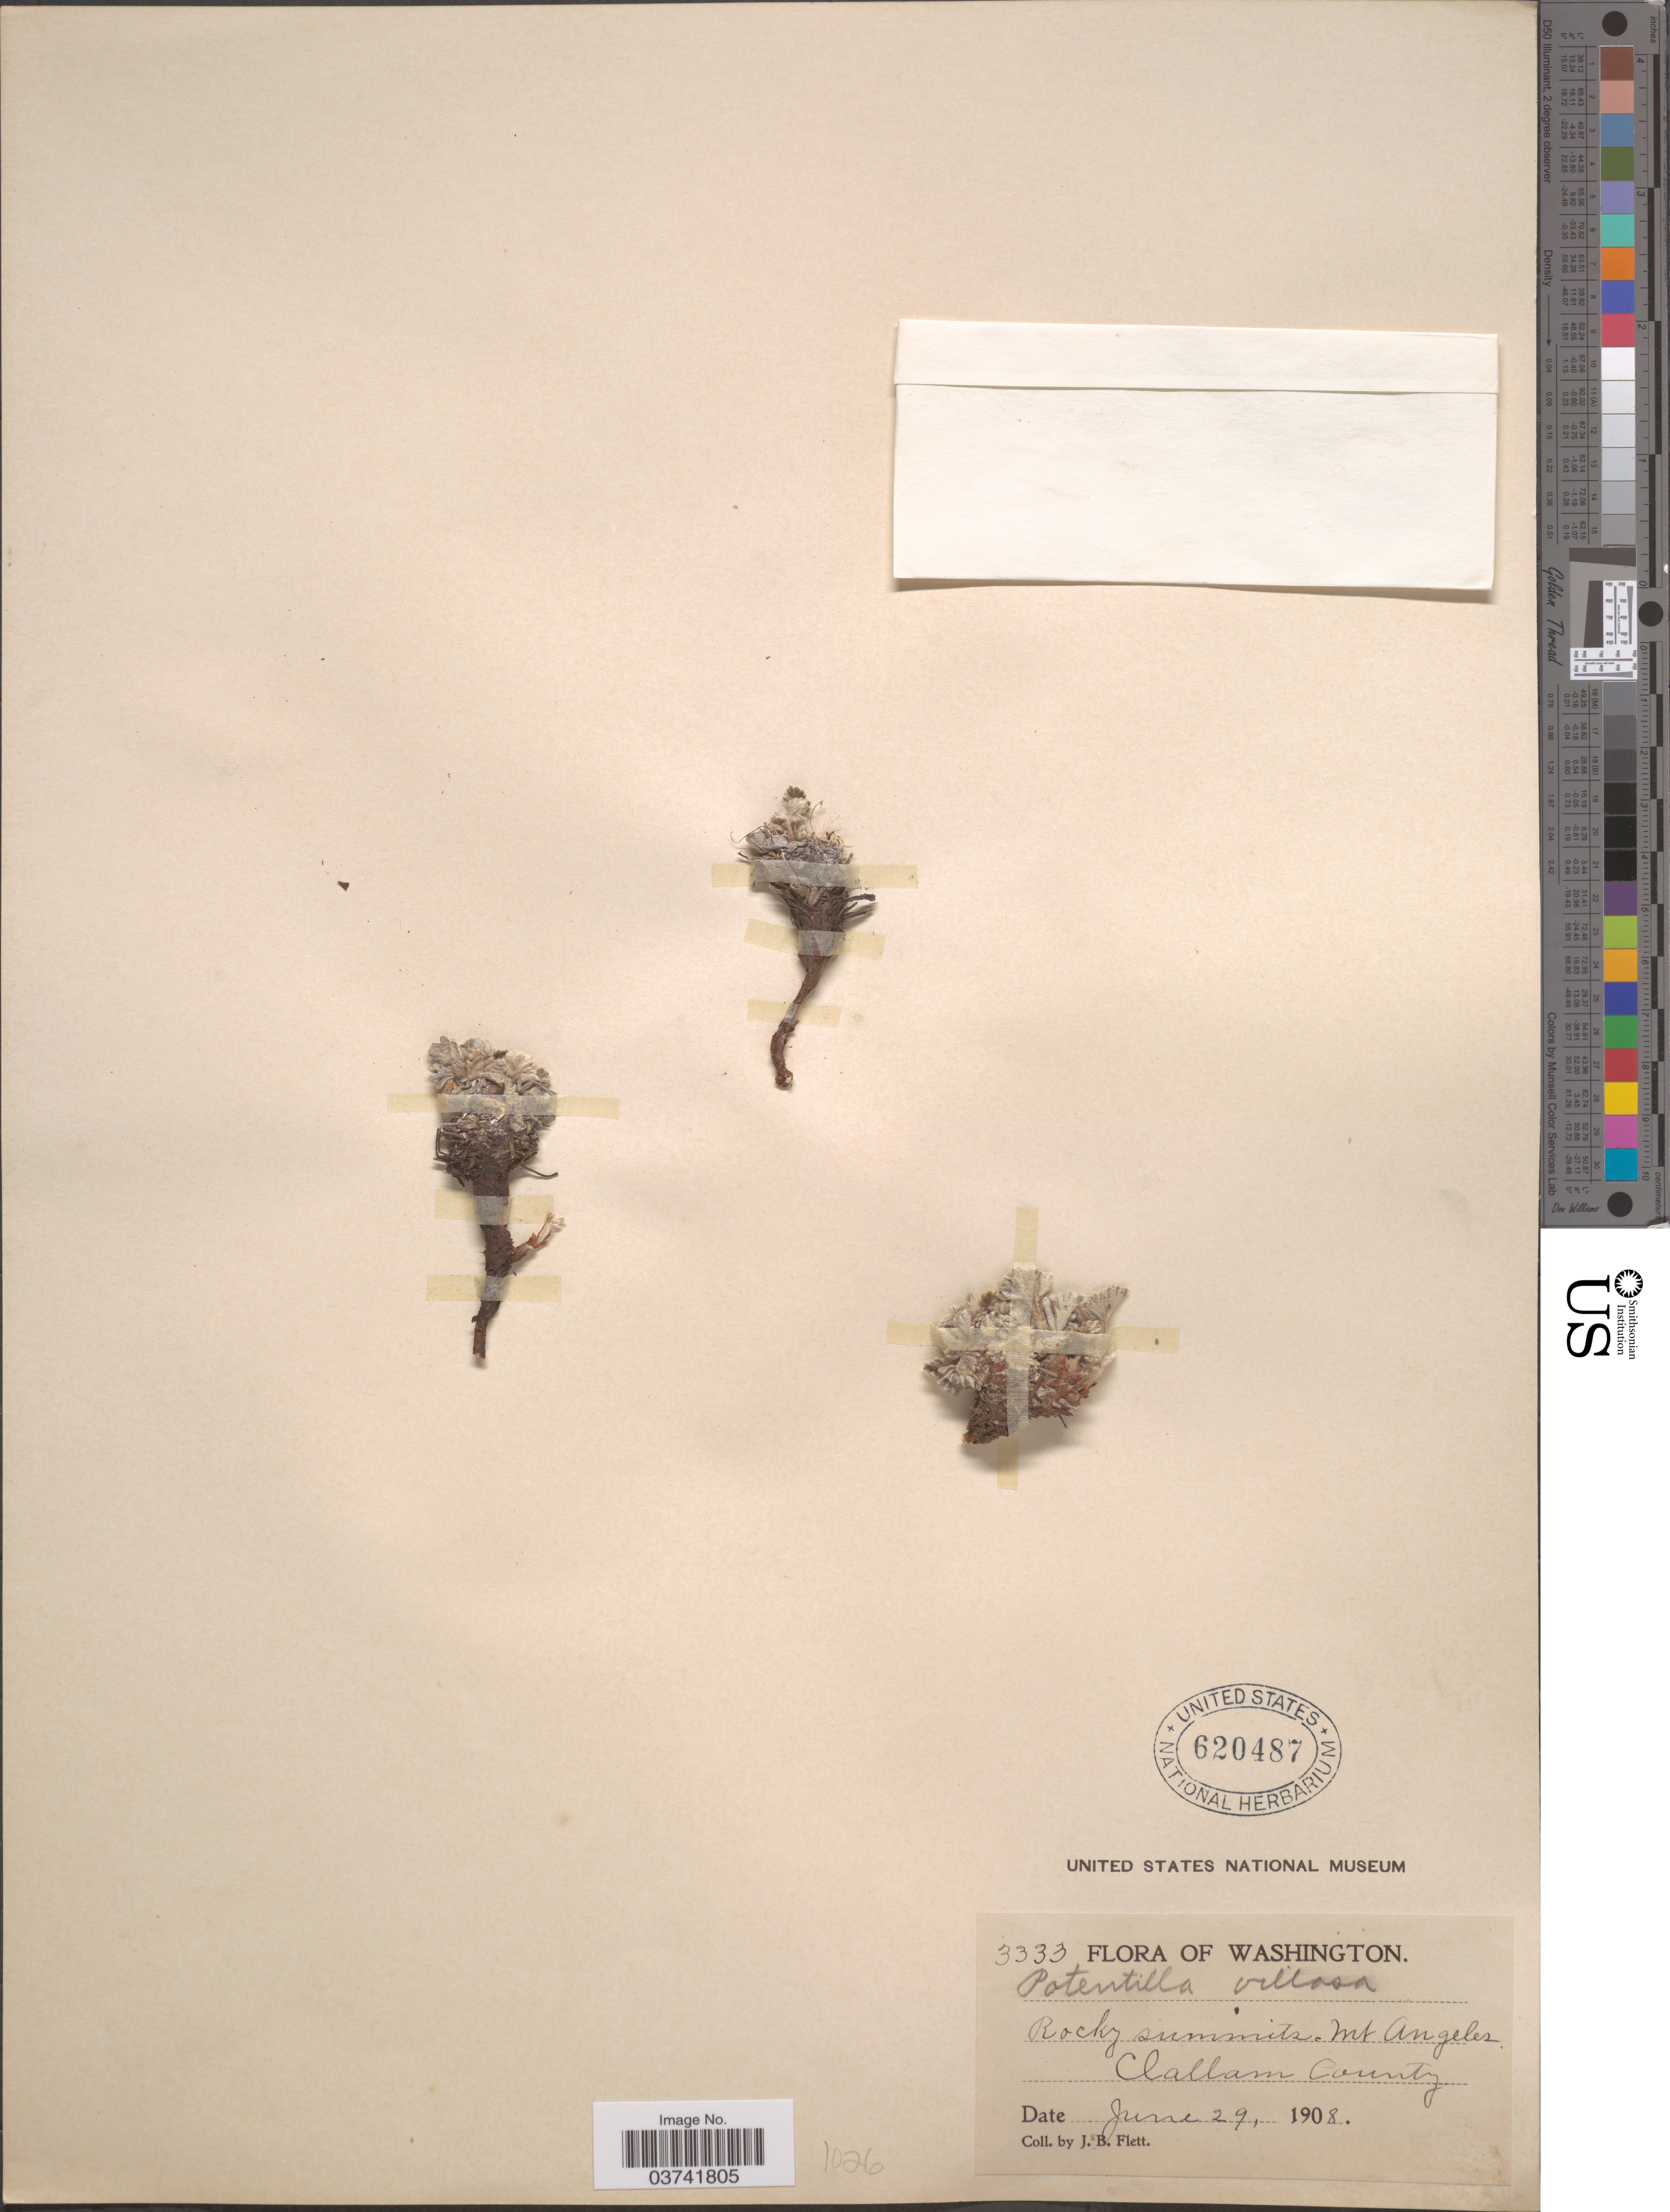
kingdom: Plantae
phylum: Tracheophyta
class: Magnoliopsida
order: Rosales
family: Rosaceae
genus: Potentilla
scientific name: Potentilla villosa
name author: Pall. ex Pursh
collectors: J. Flett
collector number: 3333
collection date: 1908-06-29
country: United States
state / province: Washington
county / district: Clallam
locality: Clallam County.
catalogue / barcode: US 620487